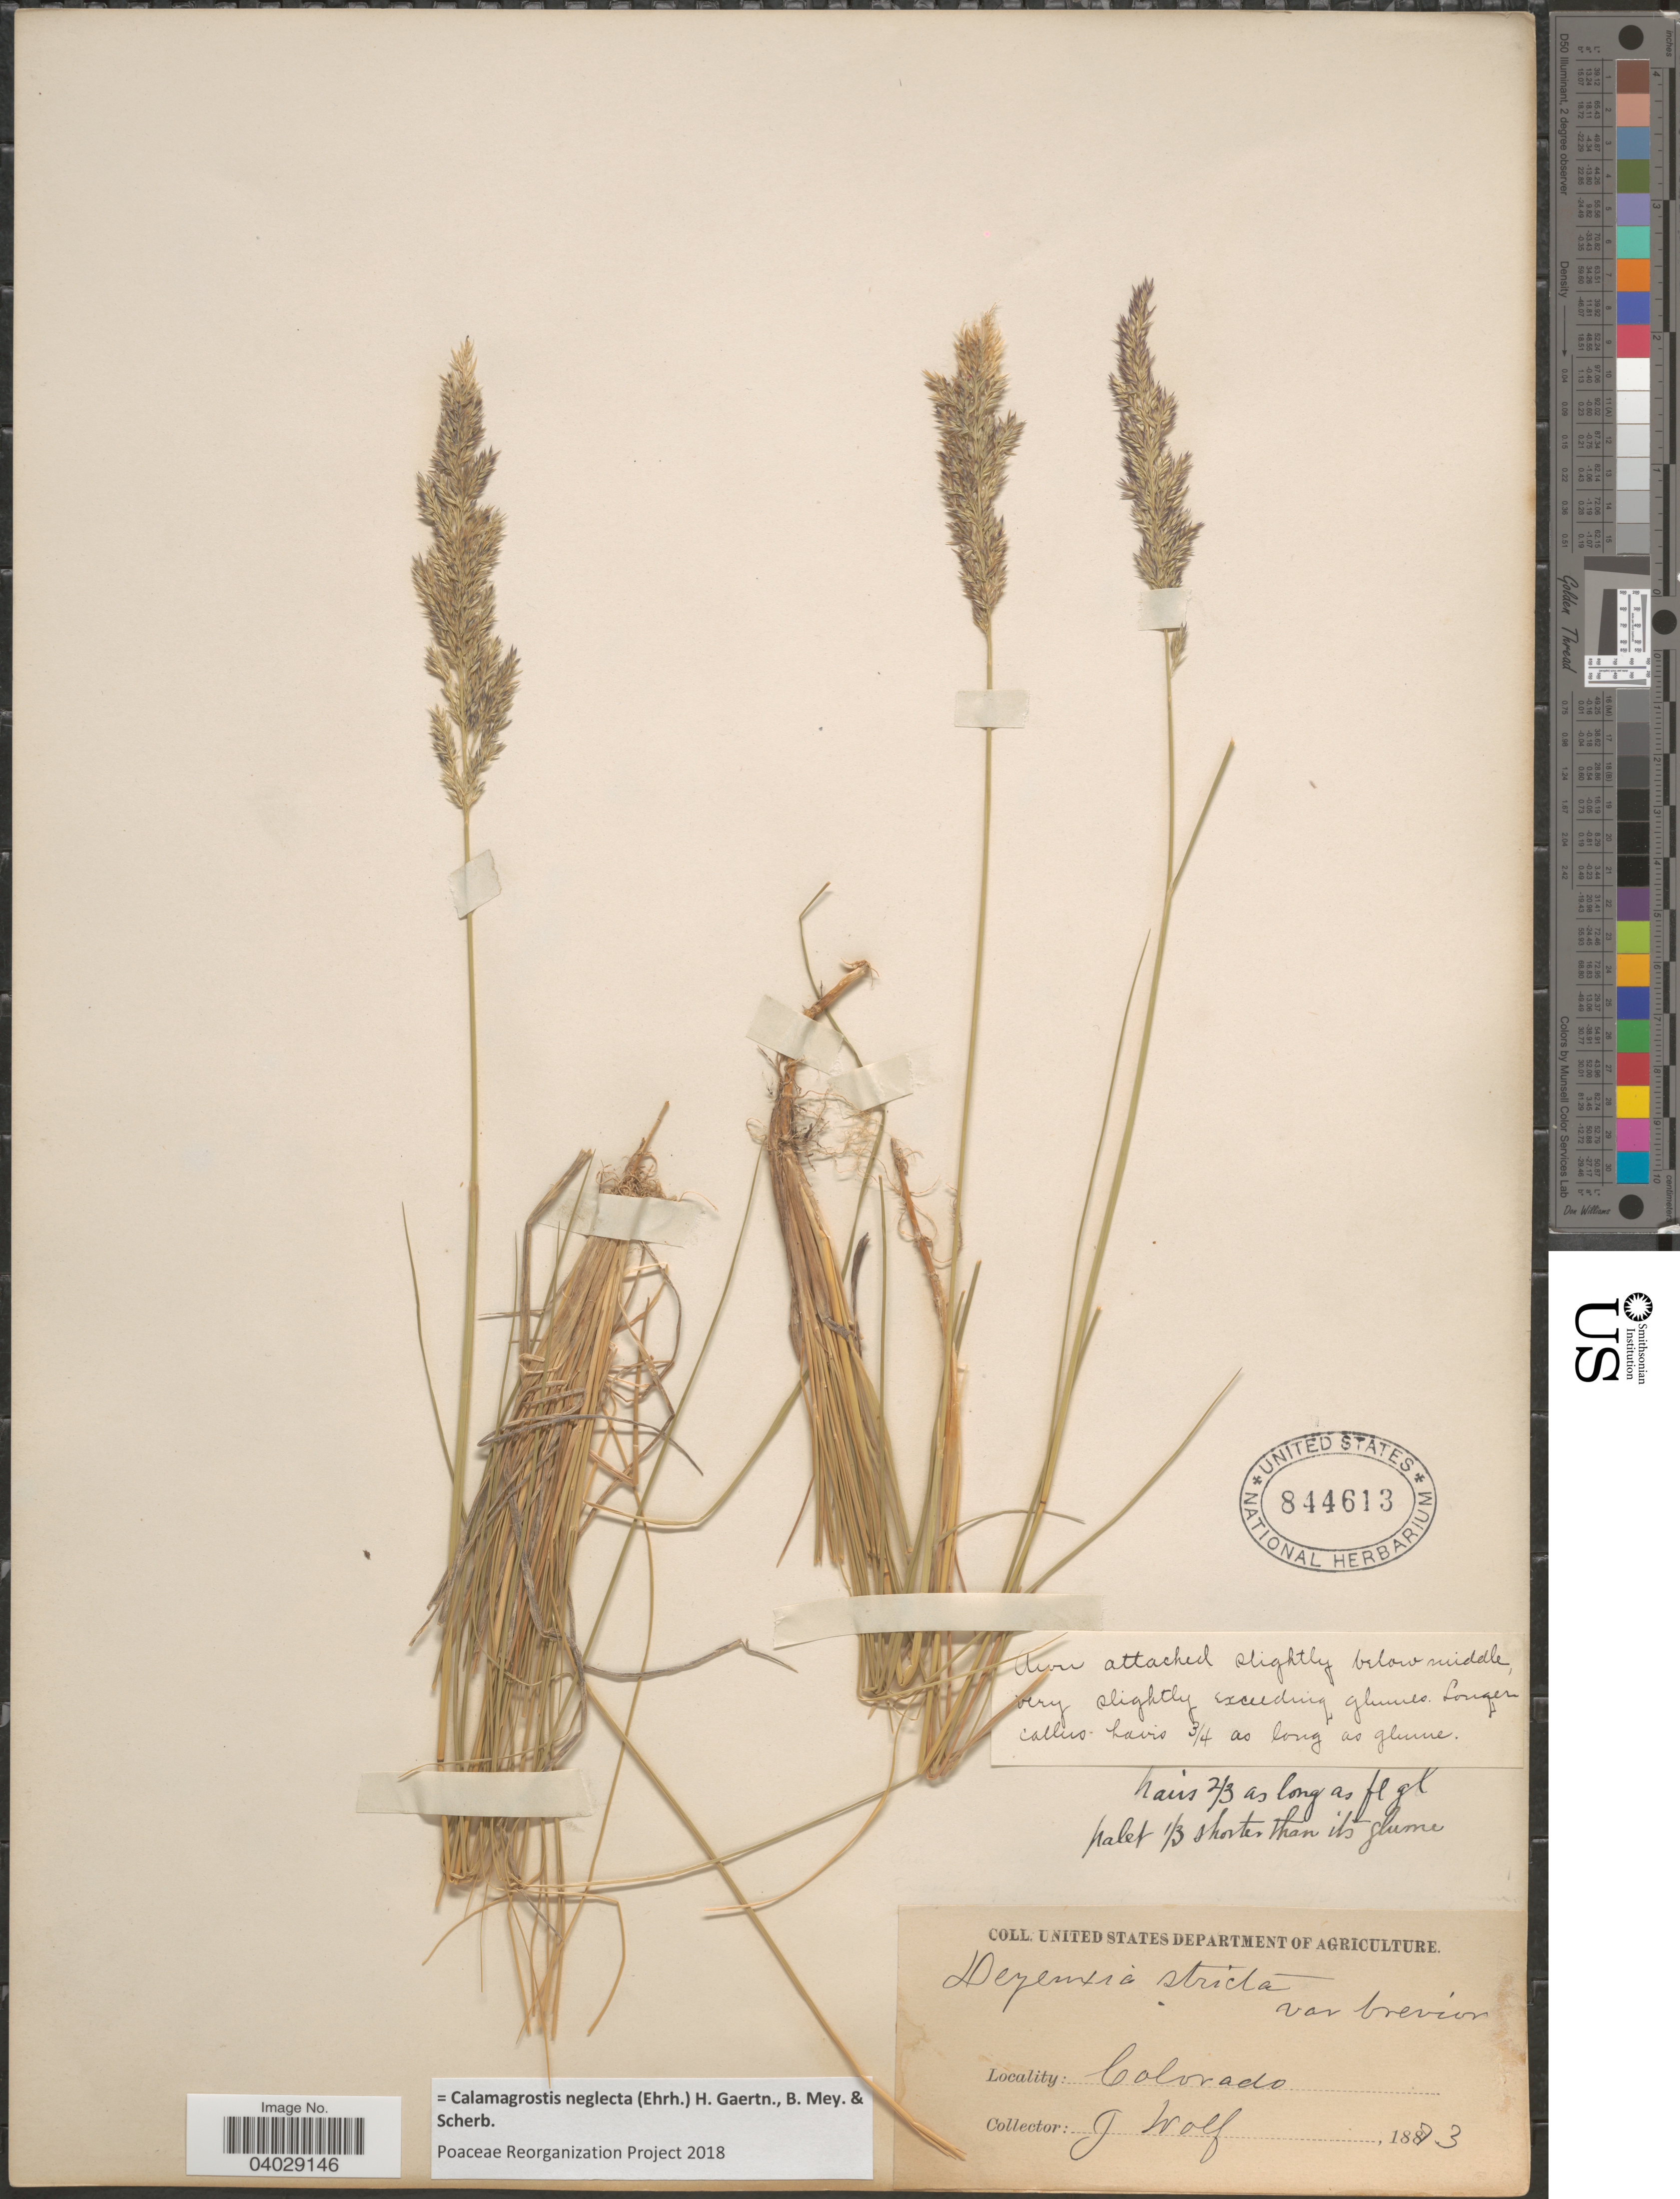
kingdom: Plantae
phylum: Tracheophyta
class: Liliopsida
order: Poales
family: Poaceae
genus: Calamagrostis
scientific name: Calamagrostis neglecta (Ehrh.) Gaertner et al.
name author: (Ehrhart) G. Gaertn. et al.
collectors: J. Wolf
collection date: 1873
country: United States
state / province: Colorado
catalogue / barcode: US 844613